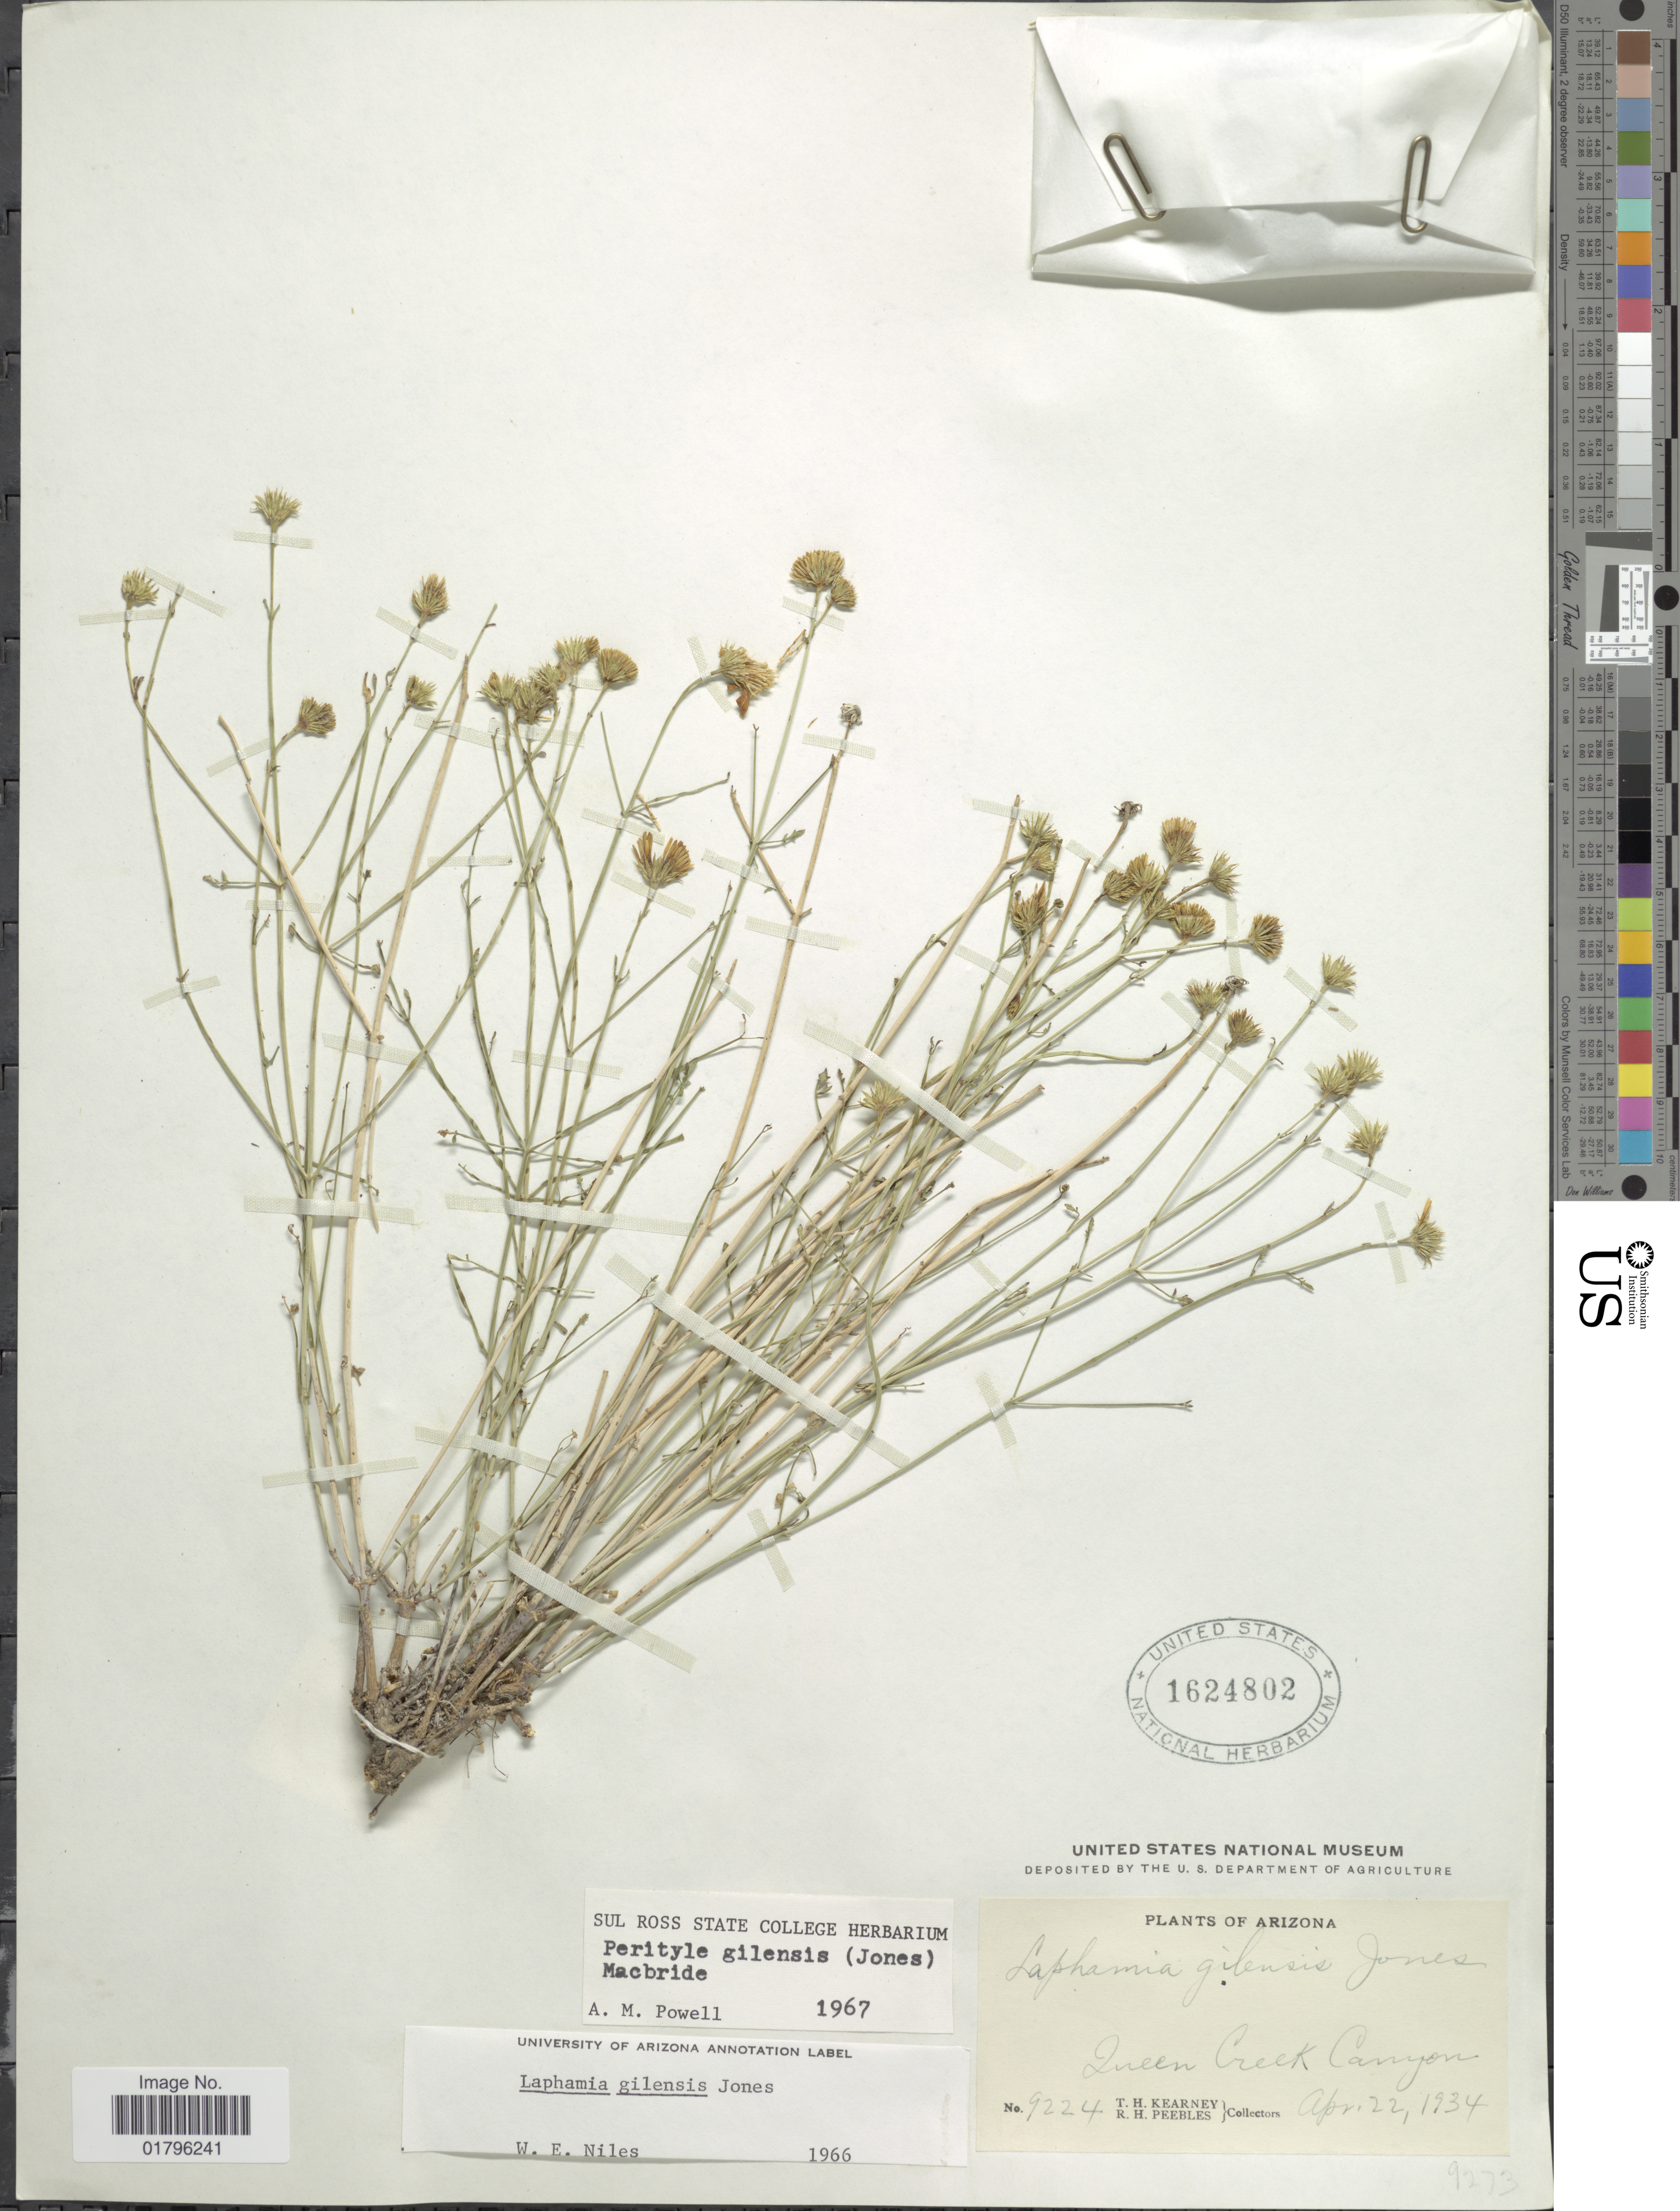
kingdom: Plantae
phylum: Tracheophyta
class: Magnoliopsida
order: Asterales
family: Asteraceae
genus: Perityle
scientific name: Perityle gilensis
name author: (M.E. Jones) J.F. Macbr.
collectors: T. H. Kearney & R. H. Peebles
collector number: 9224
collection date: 1934-04-22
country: United States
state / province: Arizona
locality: Queen Creek Canyon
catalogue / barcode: US 1624802